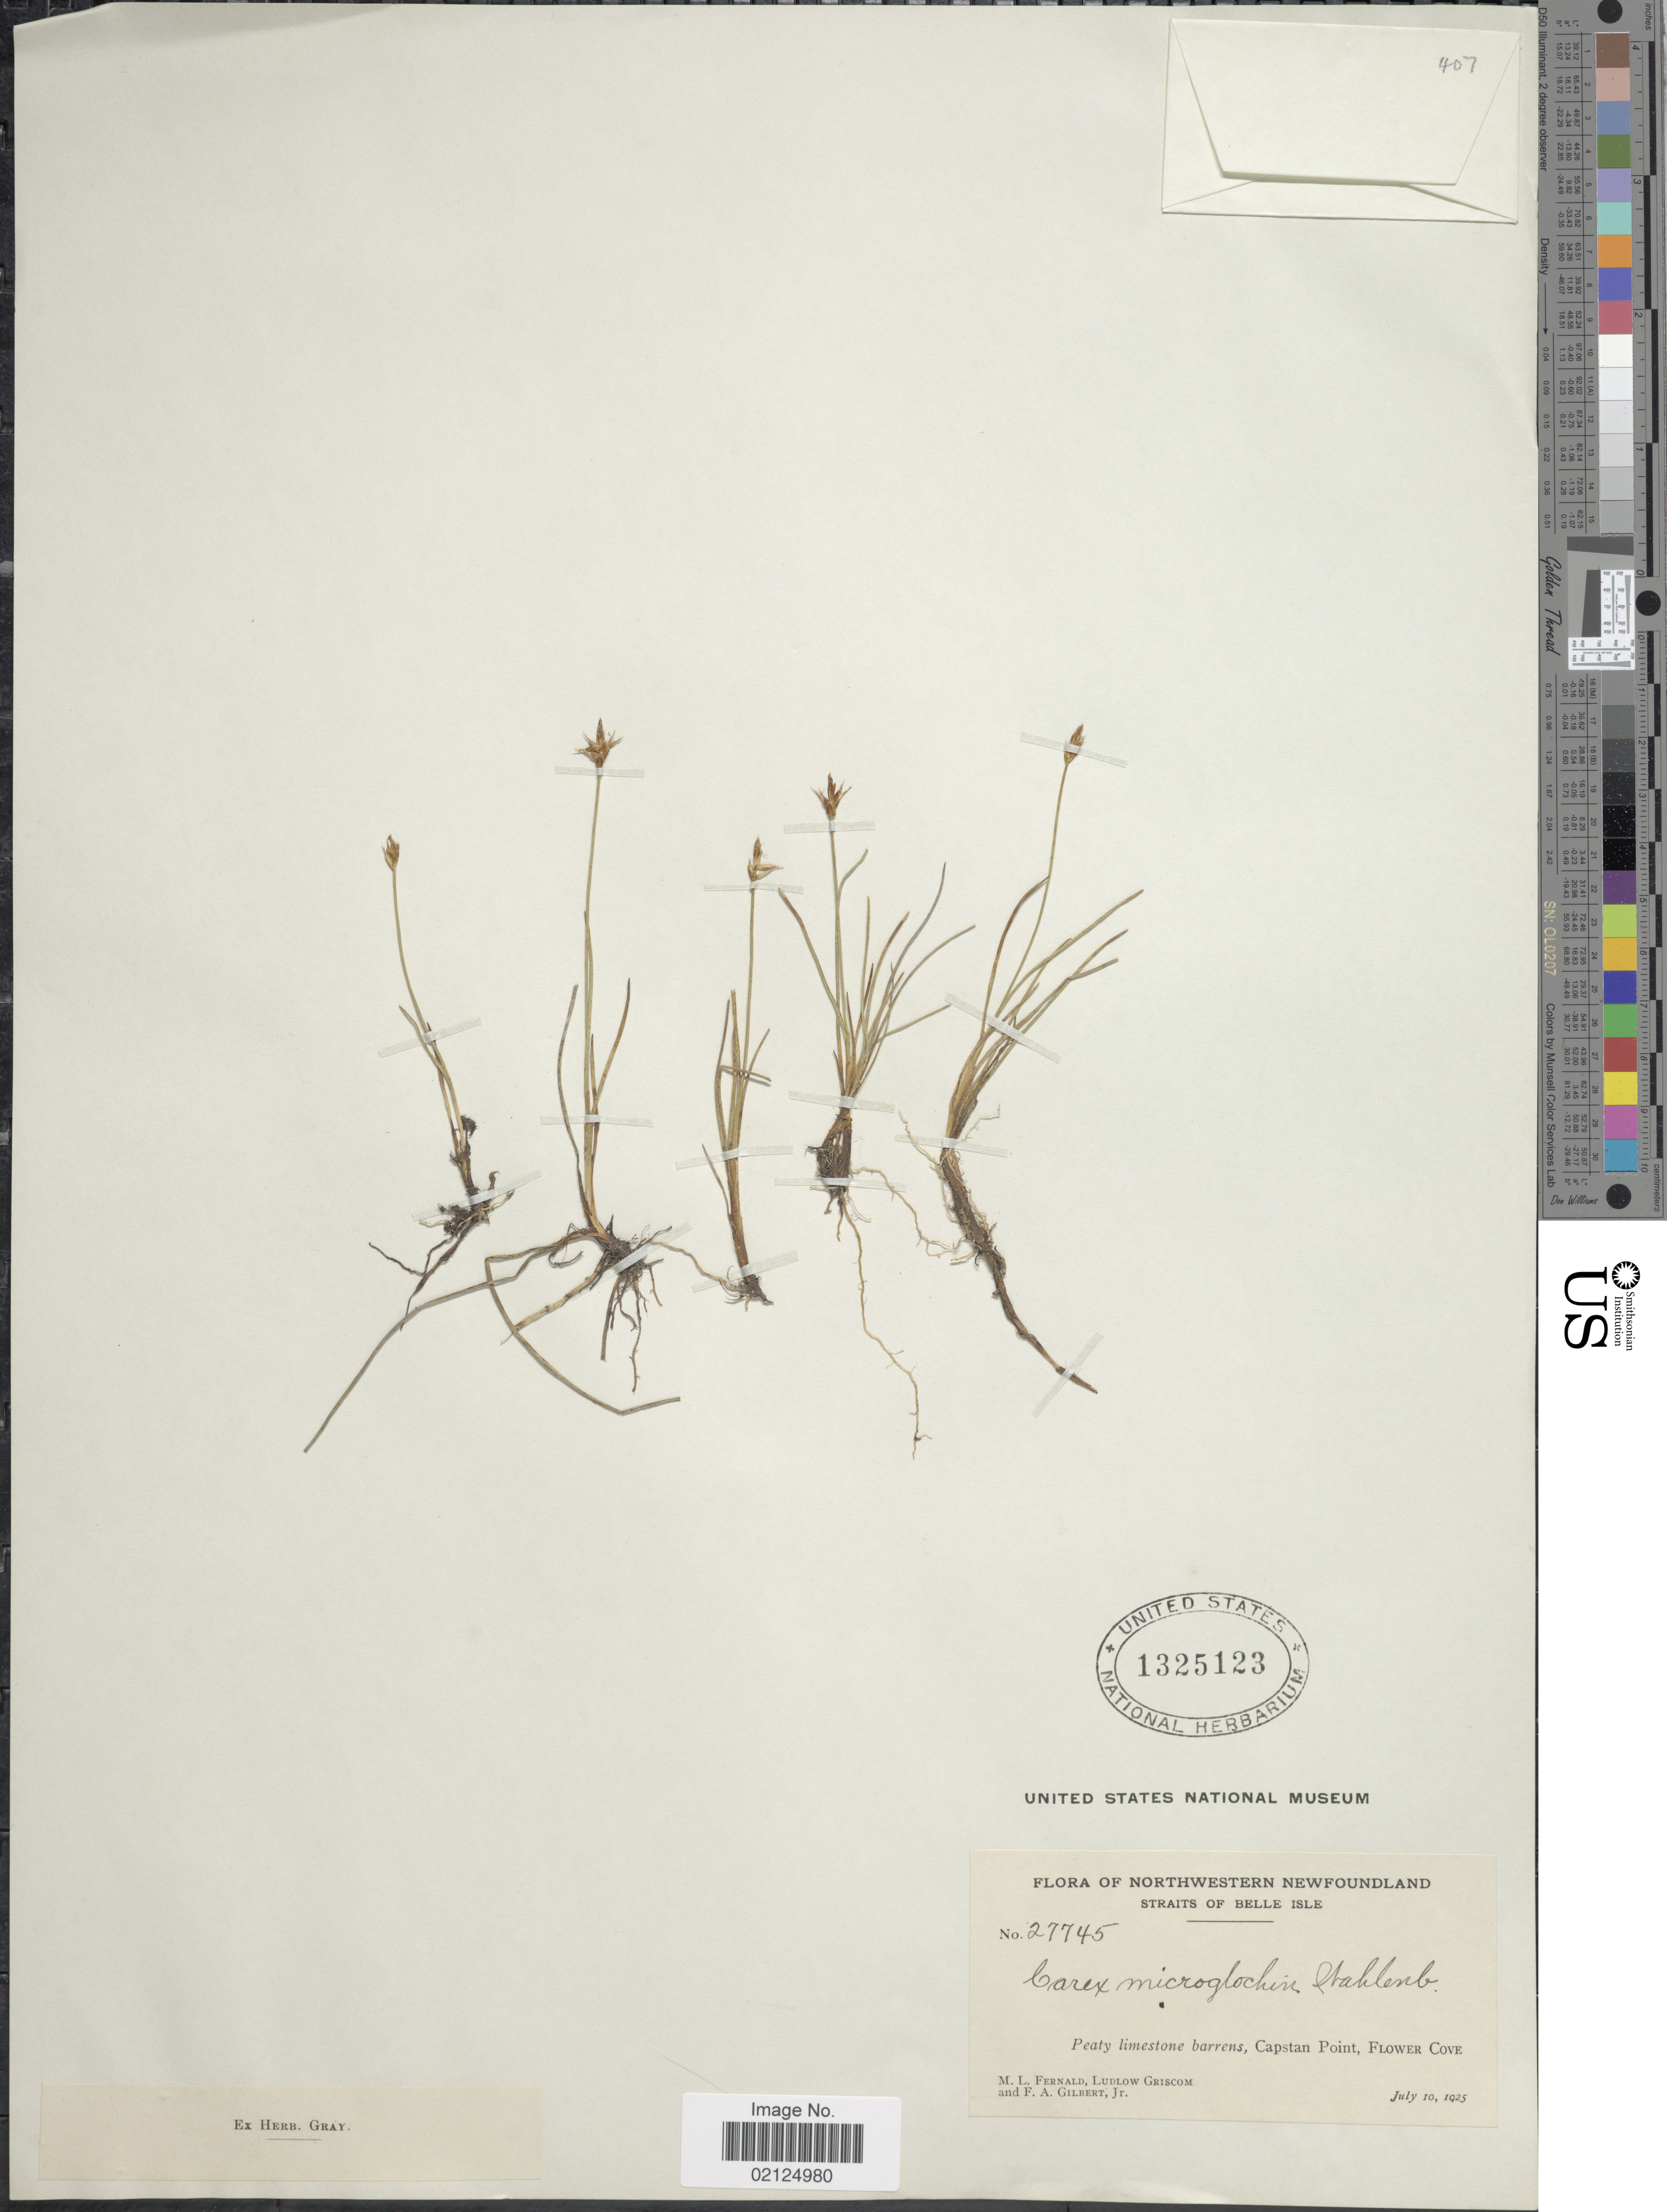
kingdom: Plantae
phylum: Tracheophyta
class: Liliopsida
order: Poales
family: Cyperaceae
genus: Carex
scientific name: Carex microglochin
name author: Wahlenb.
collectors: M. L. Fernald, L. Griscom & F. A. Gilbert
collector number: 27745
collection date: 1925-07-10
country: Canada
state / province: Newfoundland and Labrador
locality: Northwestern Newfoundland, Straits of Belle Isle, Capstan Point, Flower Cove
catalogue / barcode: US 1325123